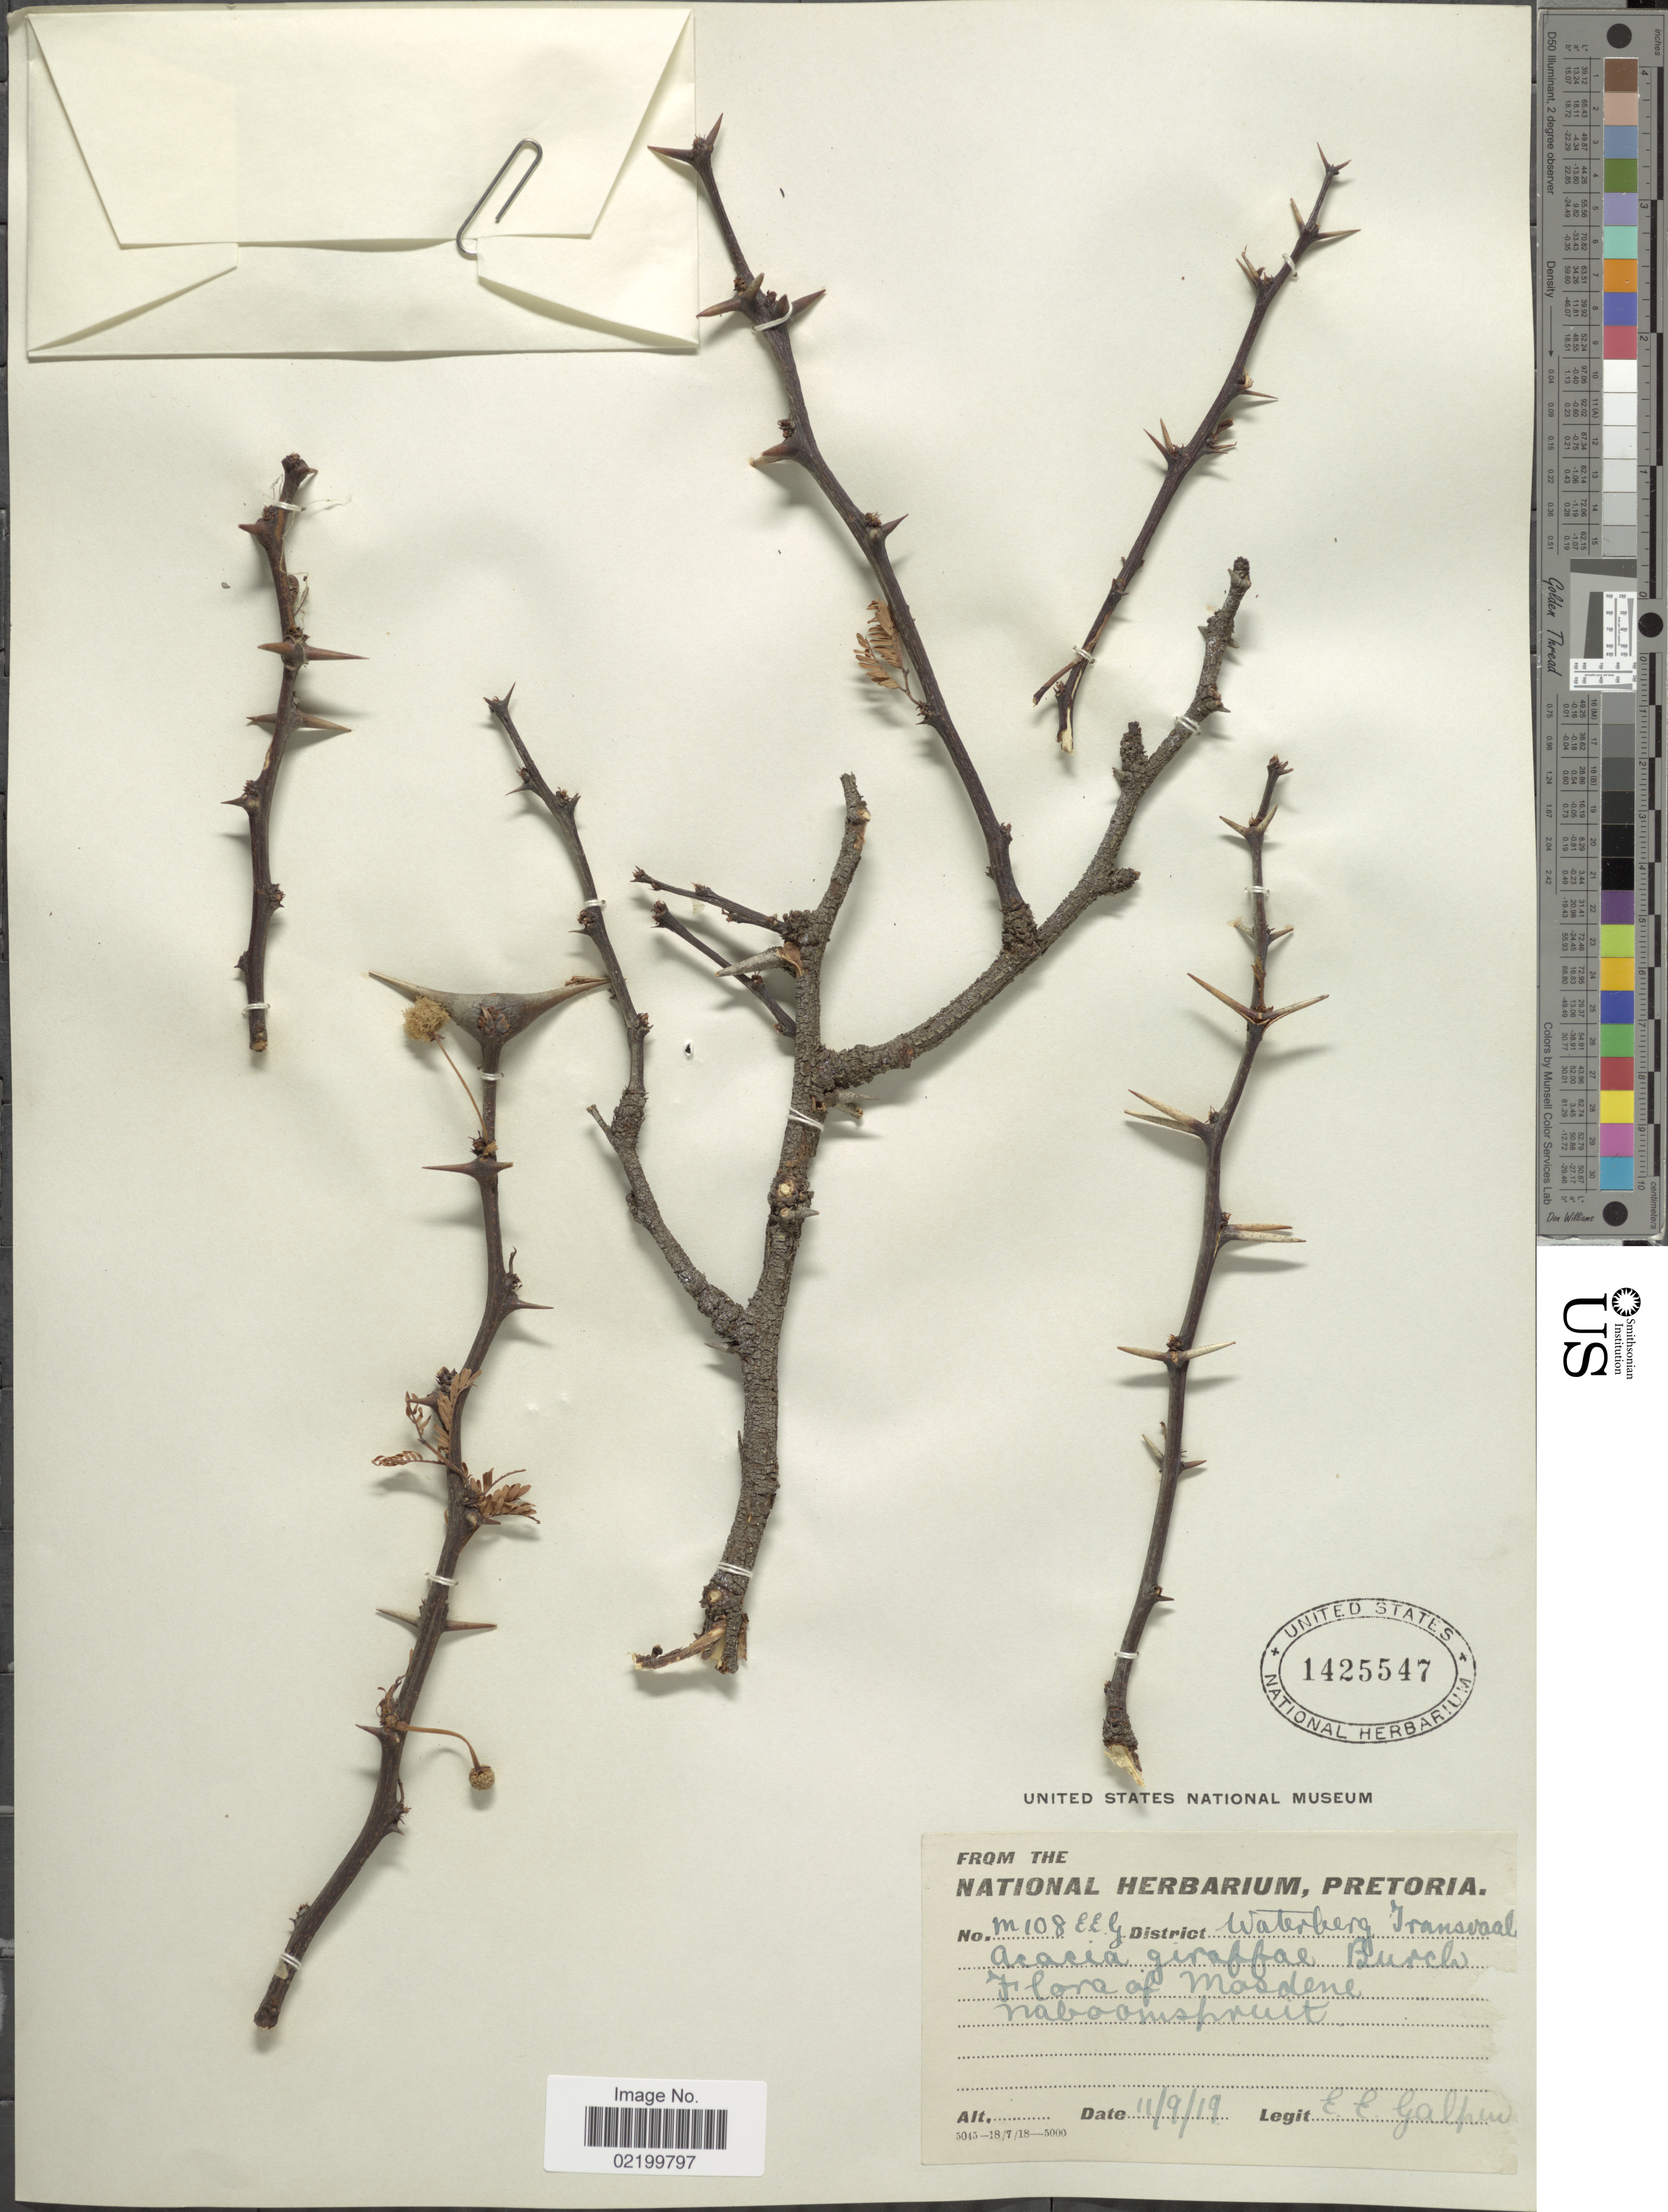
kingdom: Plantae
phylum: Tracheophyta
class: Magnoliopsida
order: Fabales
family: Fabaceae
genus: Vachellia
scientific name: Vachellia erioloba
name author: (E. Mey.) P.J.H. Hurter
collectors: E. Galpin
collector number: M108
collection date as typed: Transcribed d/m/y: 11/9/19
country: South Africa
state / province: Limpopo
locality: Flora of Mosdene, Naboomspruit. District Waterberg Transvaal.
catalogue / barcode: US 1425547